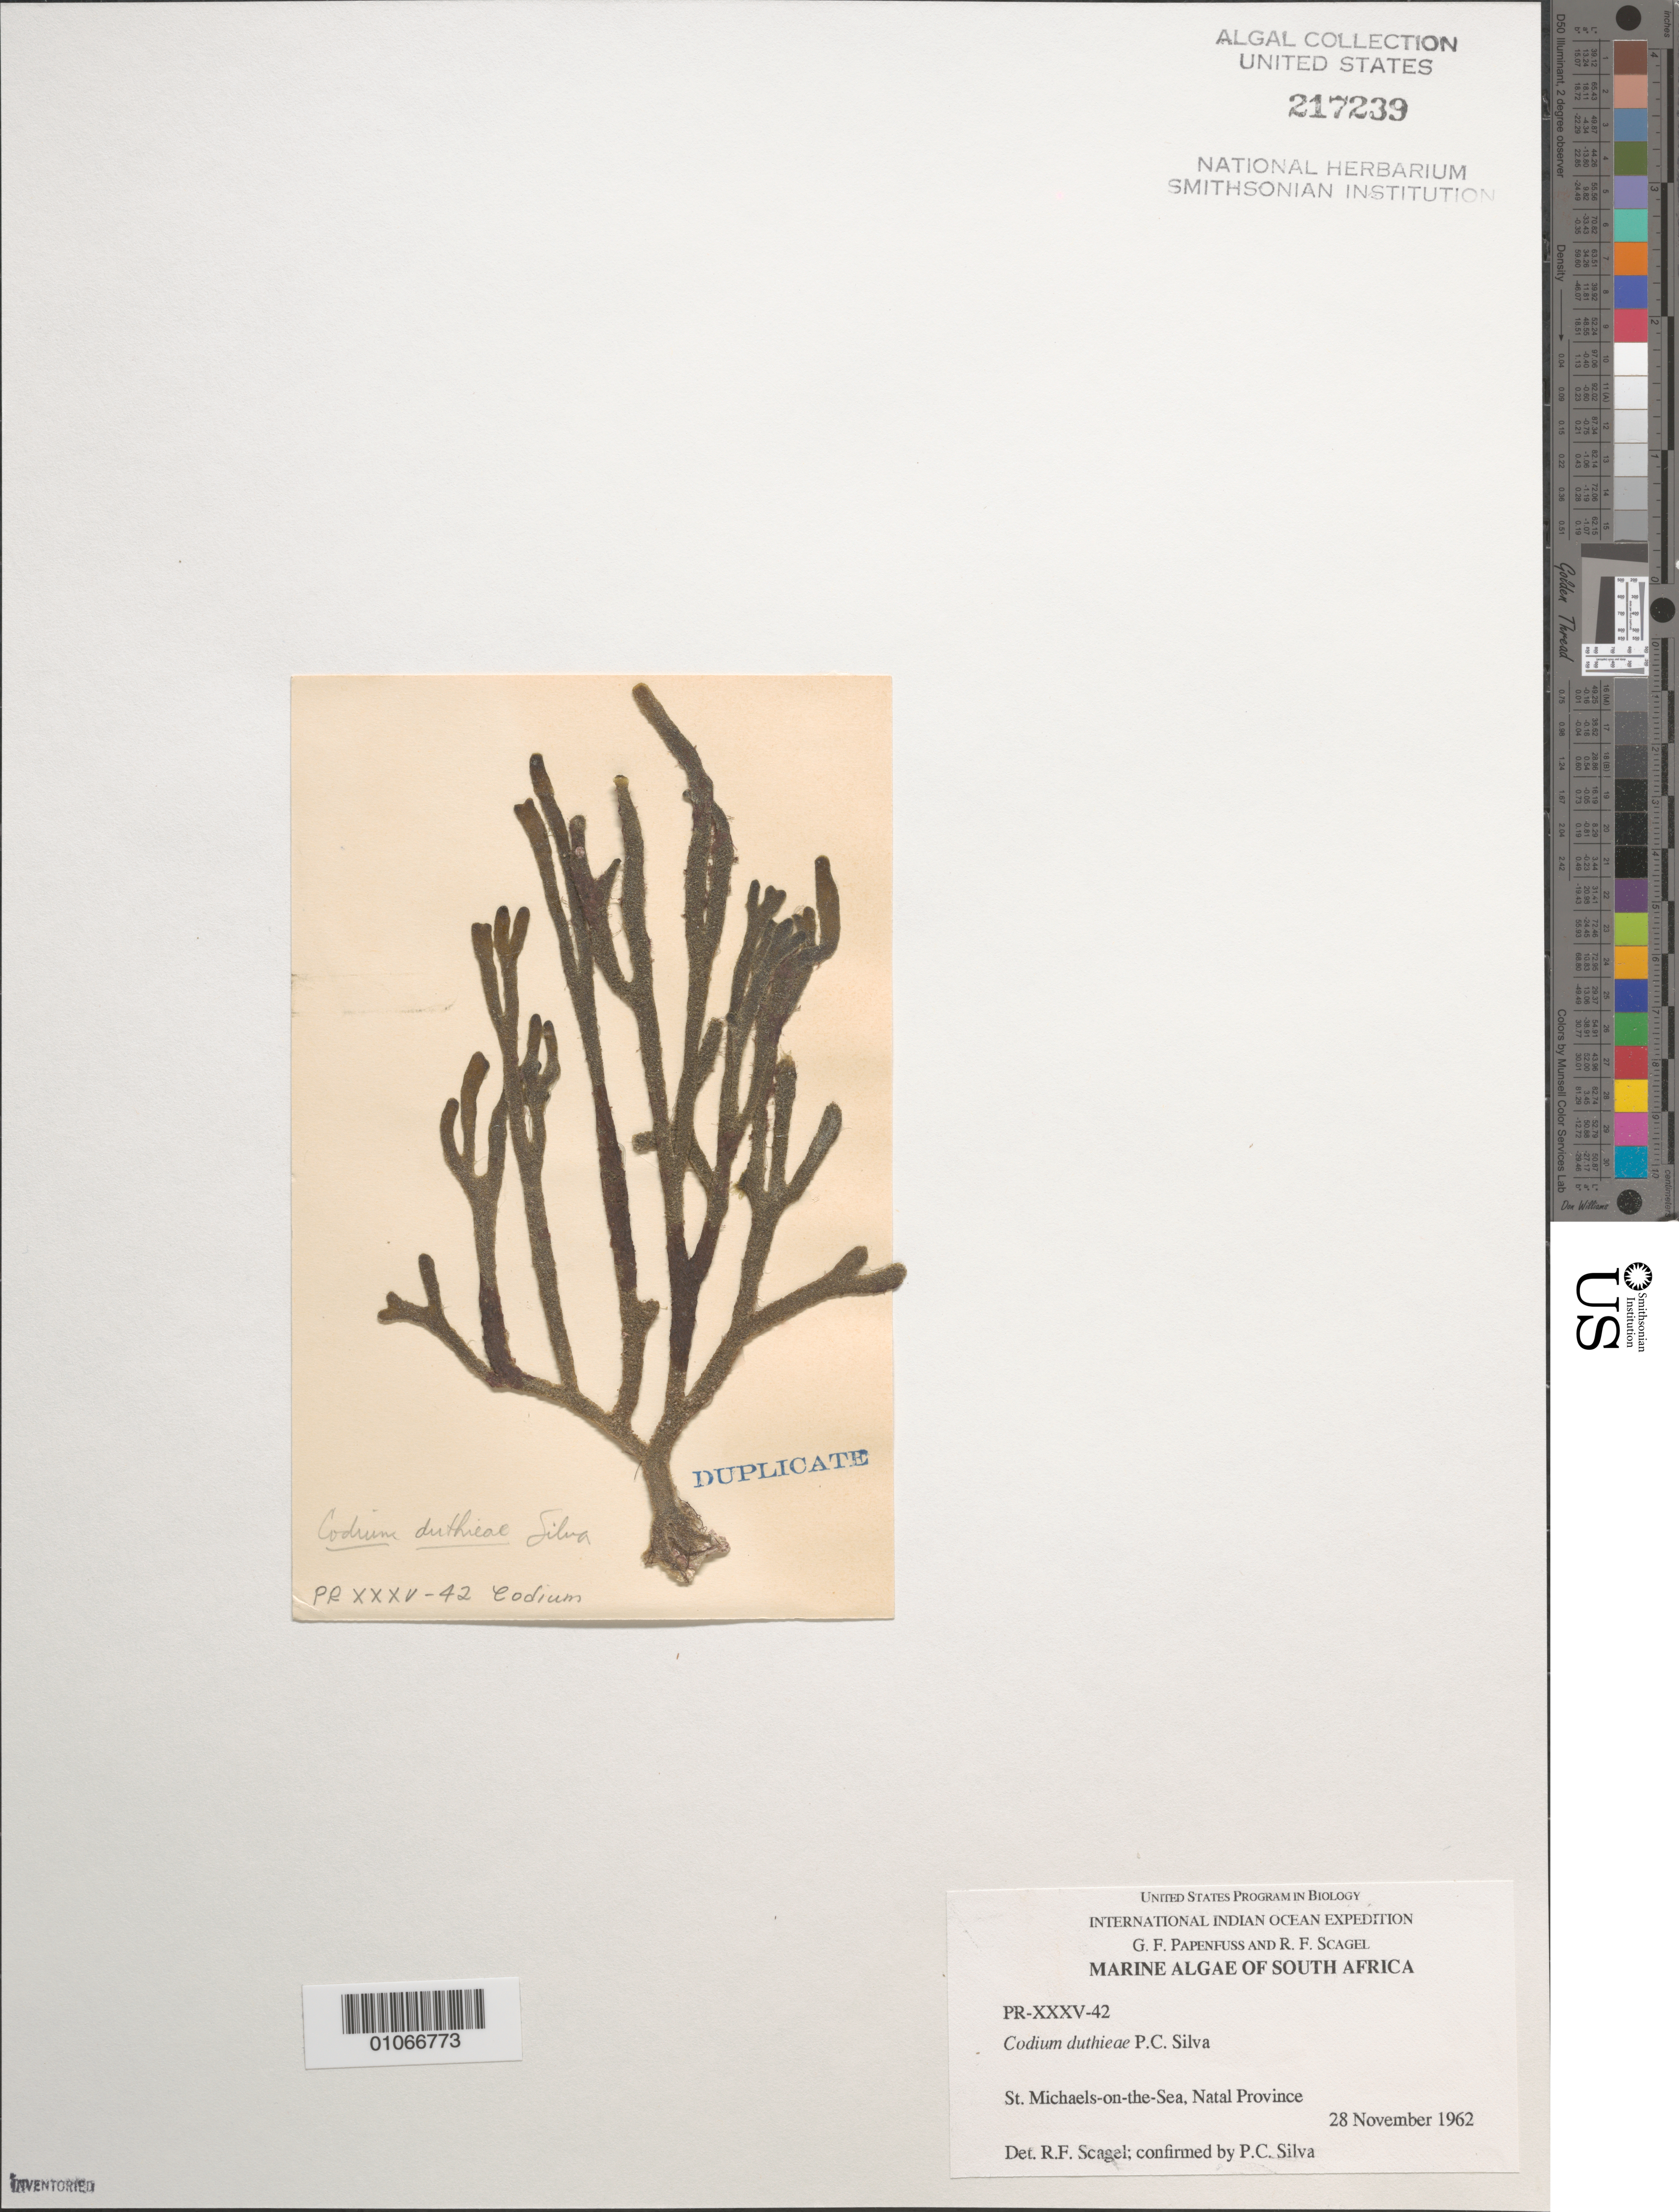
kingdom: Plantae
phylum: Chlorophyta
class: Ulvophyceae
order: Bryopsidales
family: Codiaceae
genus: Codium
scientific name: Codium duthieae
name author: P.C. Silva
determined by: Scagel, R. F.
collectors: G. Papenfuss & R. F. Scagel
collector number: PR-XXXV-42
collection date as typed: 28 Nov 1962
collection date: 1962-11-28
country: South Africa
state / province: KwaZulu-Natal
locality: St. Michaels-on-the-Sea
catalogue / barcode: US 217239